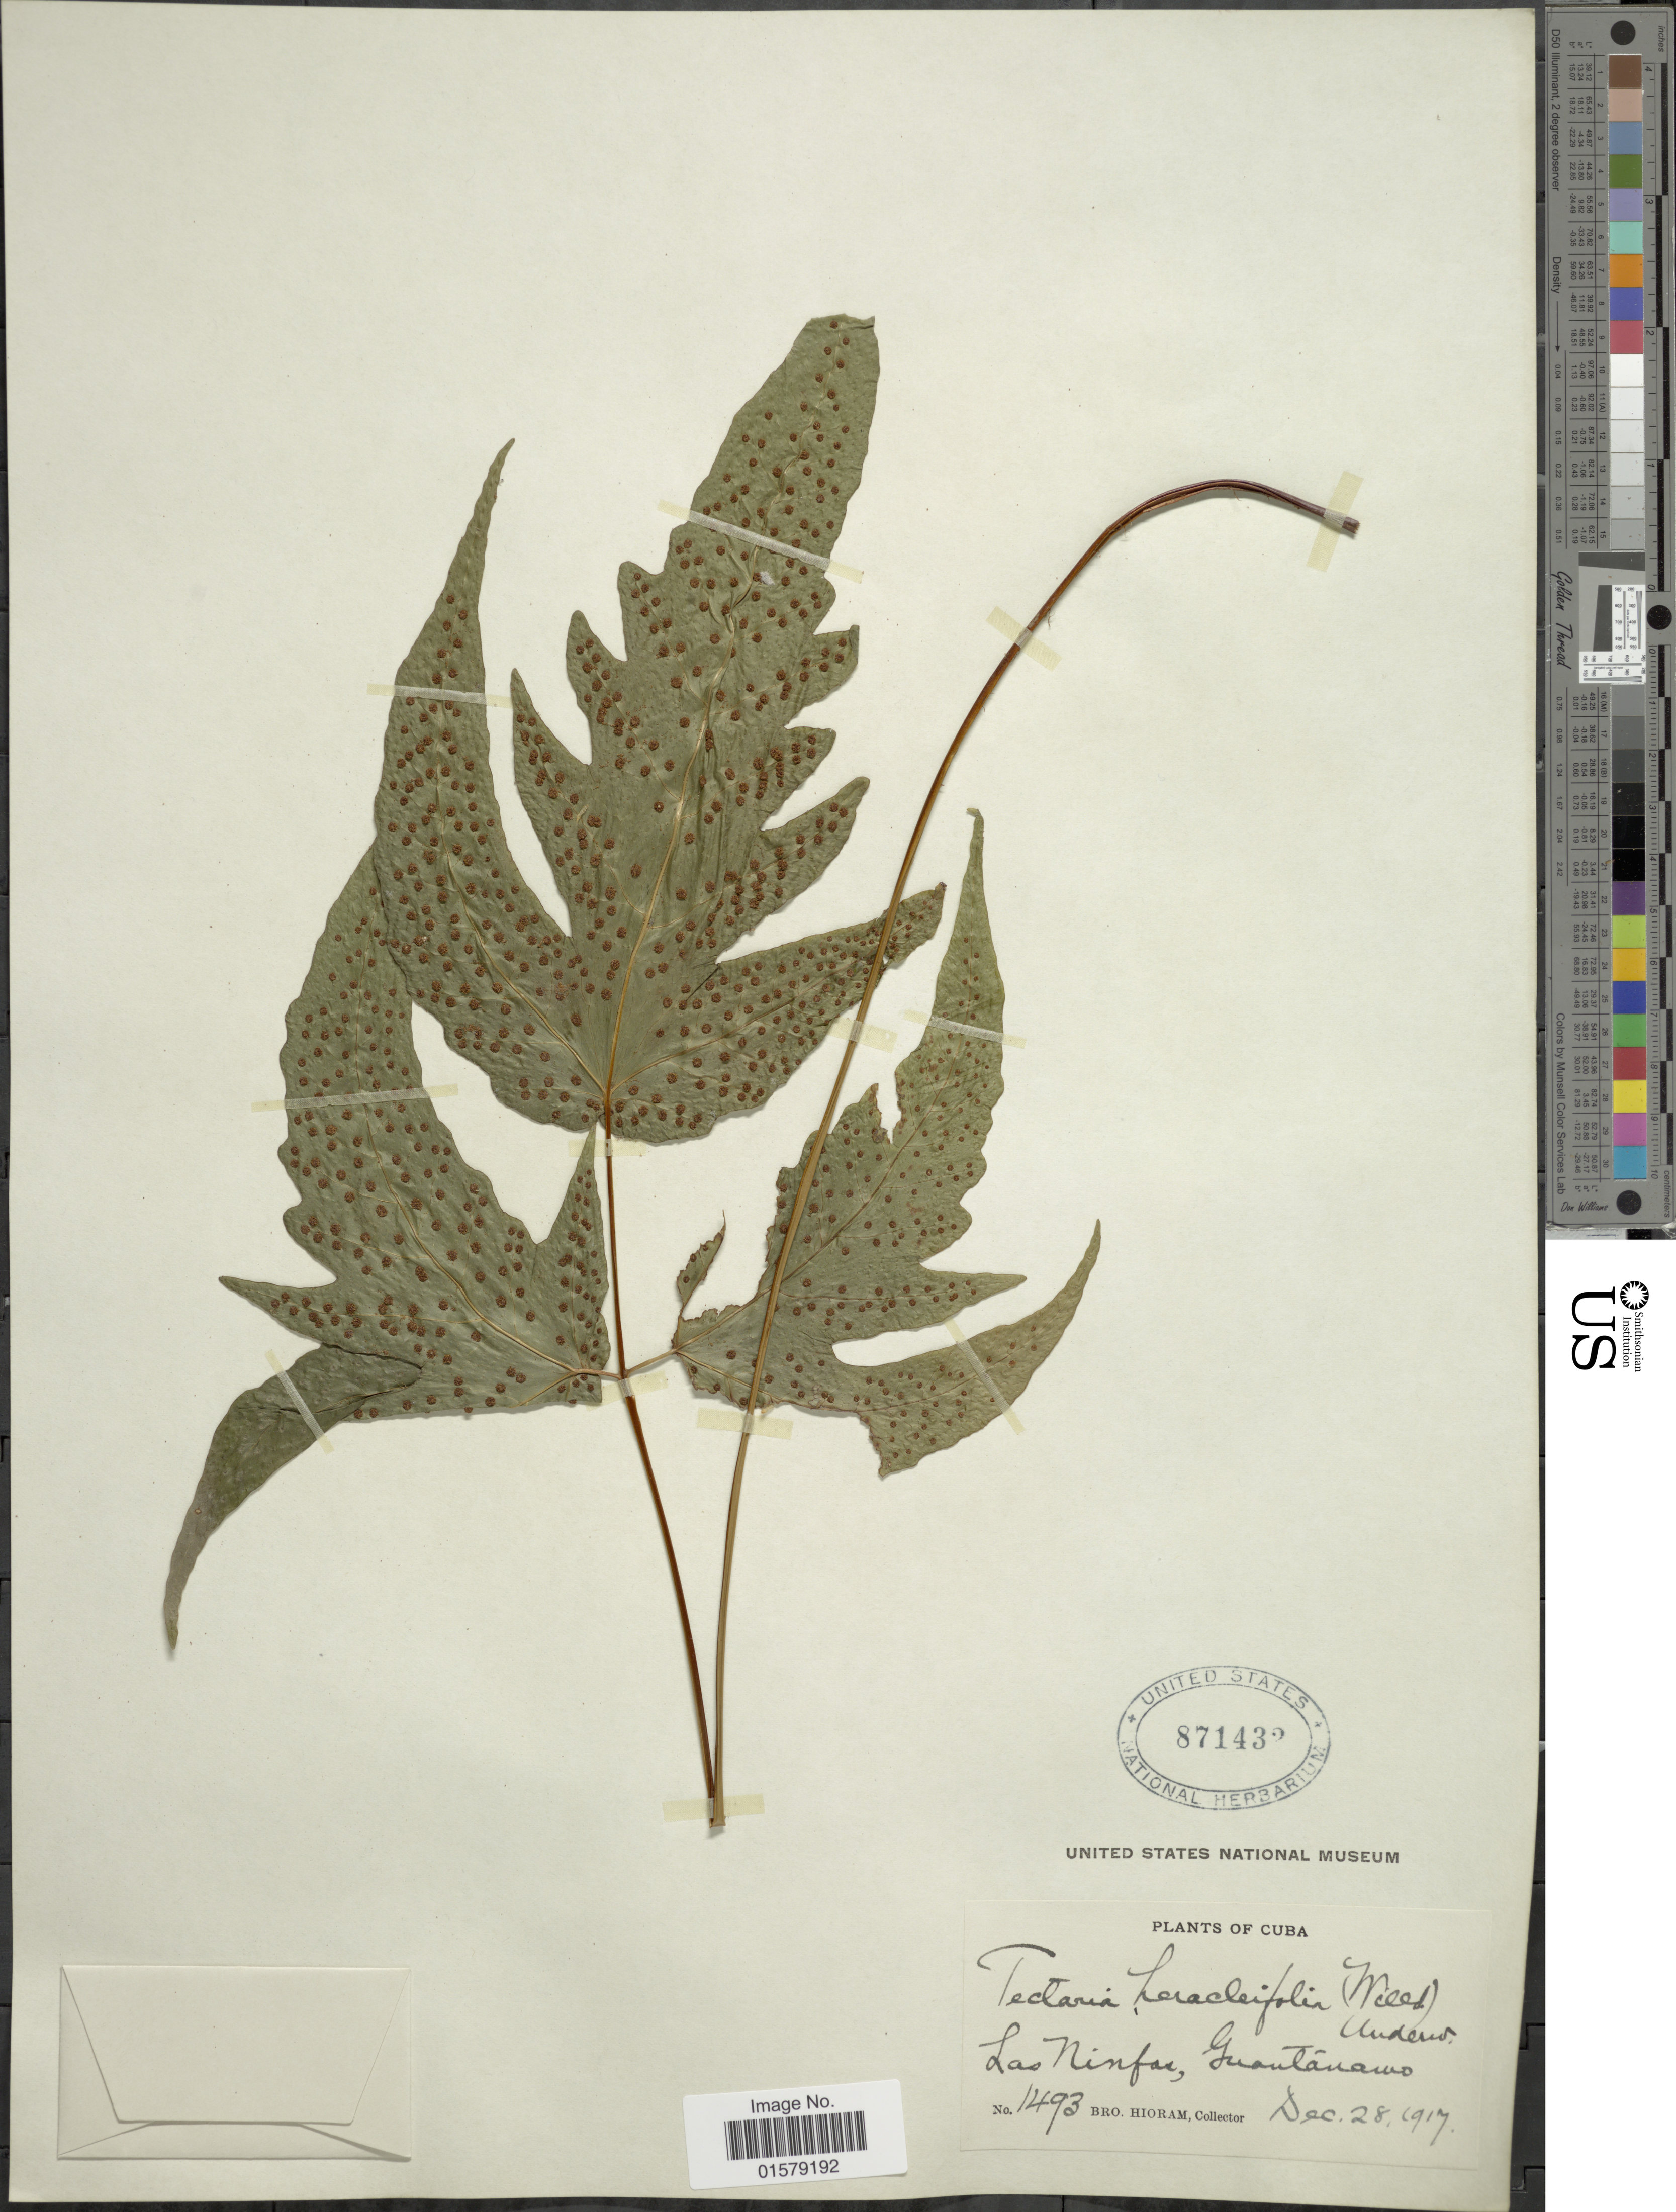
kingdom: Plantae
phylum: Tracheophyta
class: Polypodiopsida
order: Polypodiales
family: Tectariaceae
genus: Tectaria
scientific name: Tectaria heracleifolia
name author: (Willd.) Underw.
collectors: Bro. Hioram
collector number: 1493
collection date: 1917-12-28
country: Cuba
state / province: Guantánamo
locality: Las Ninfas.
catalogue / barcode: US 871432